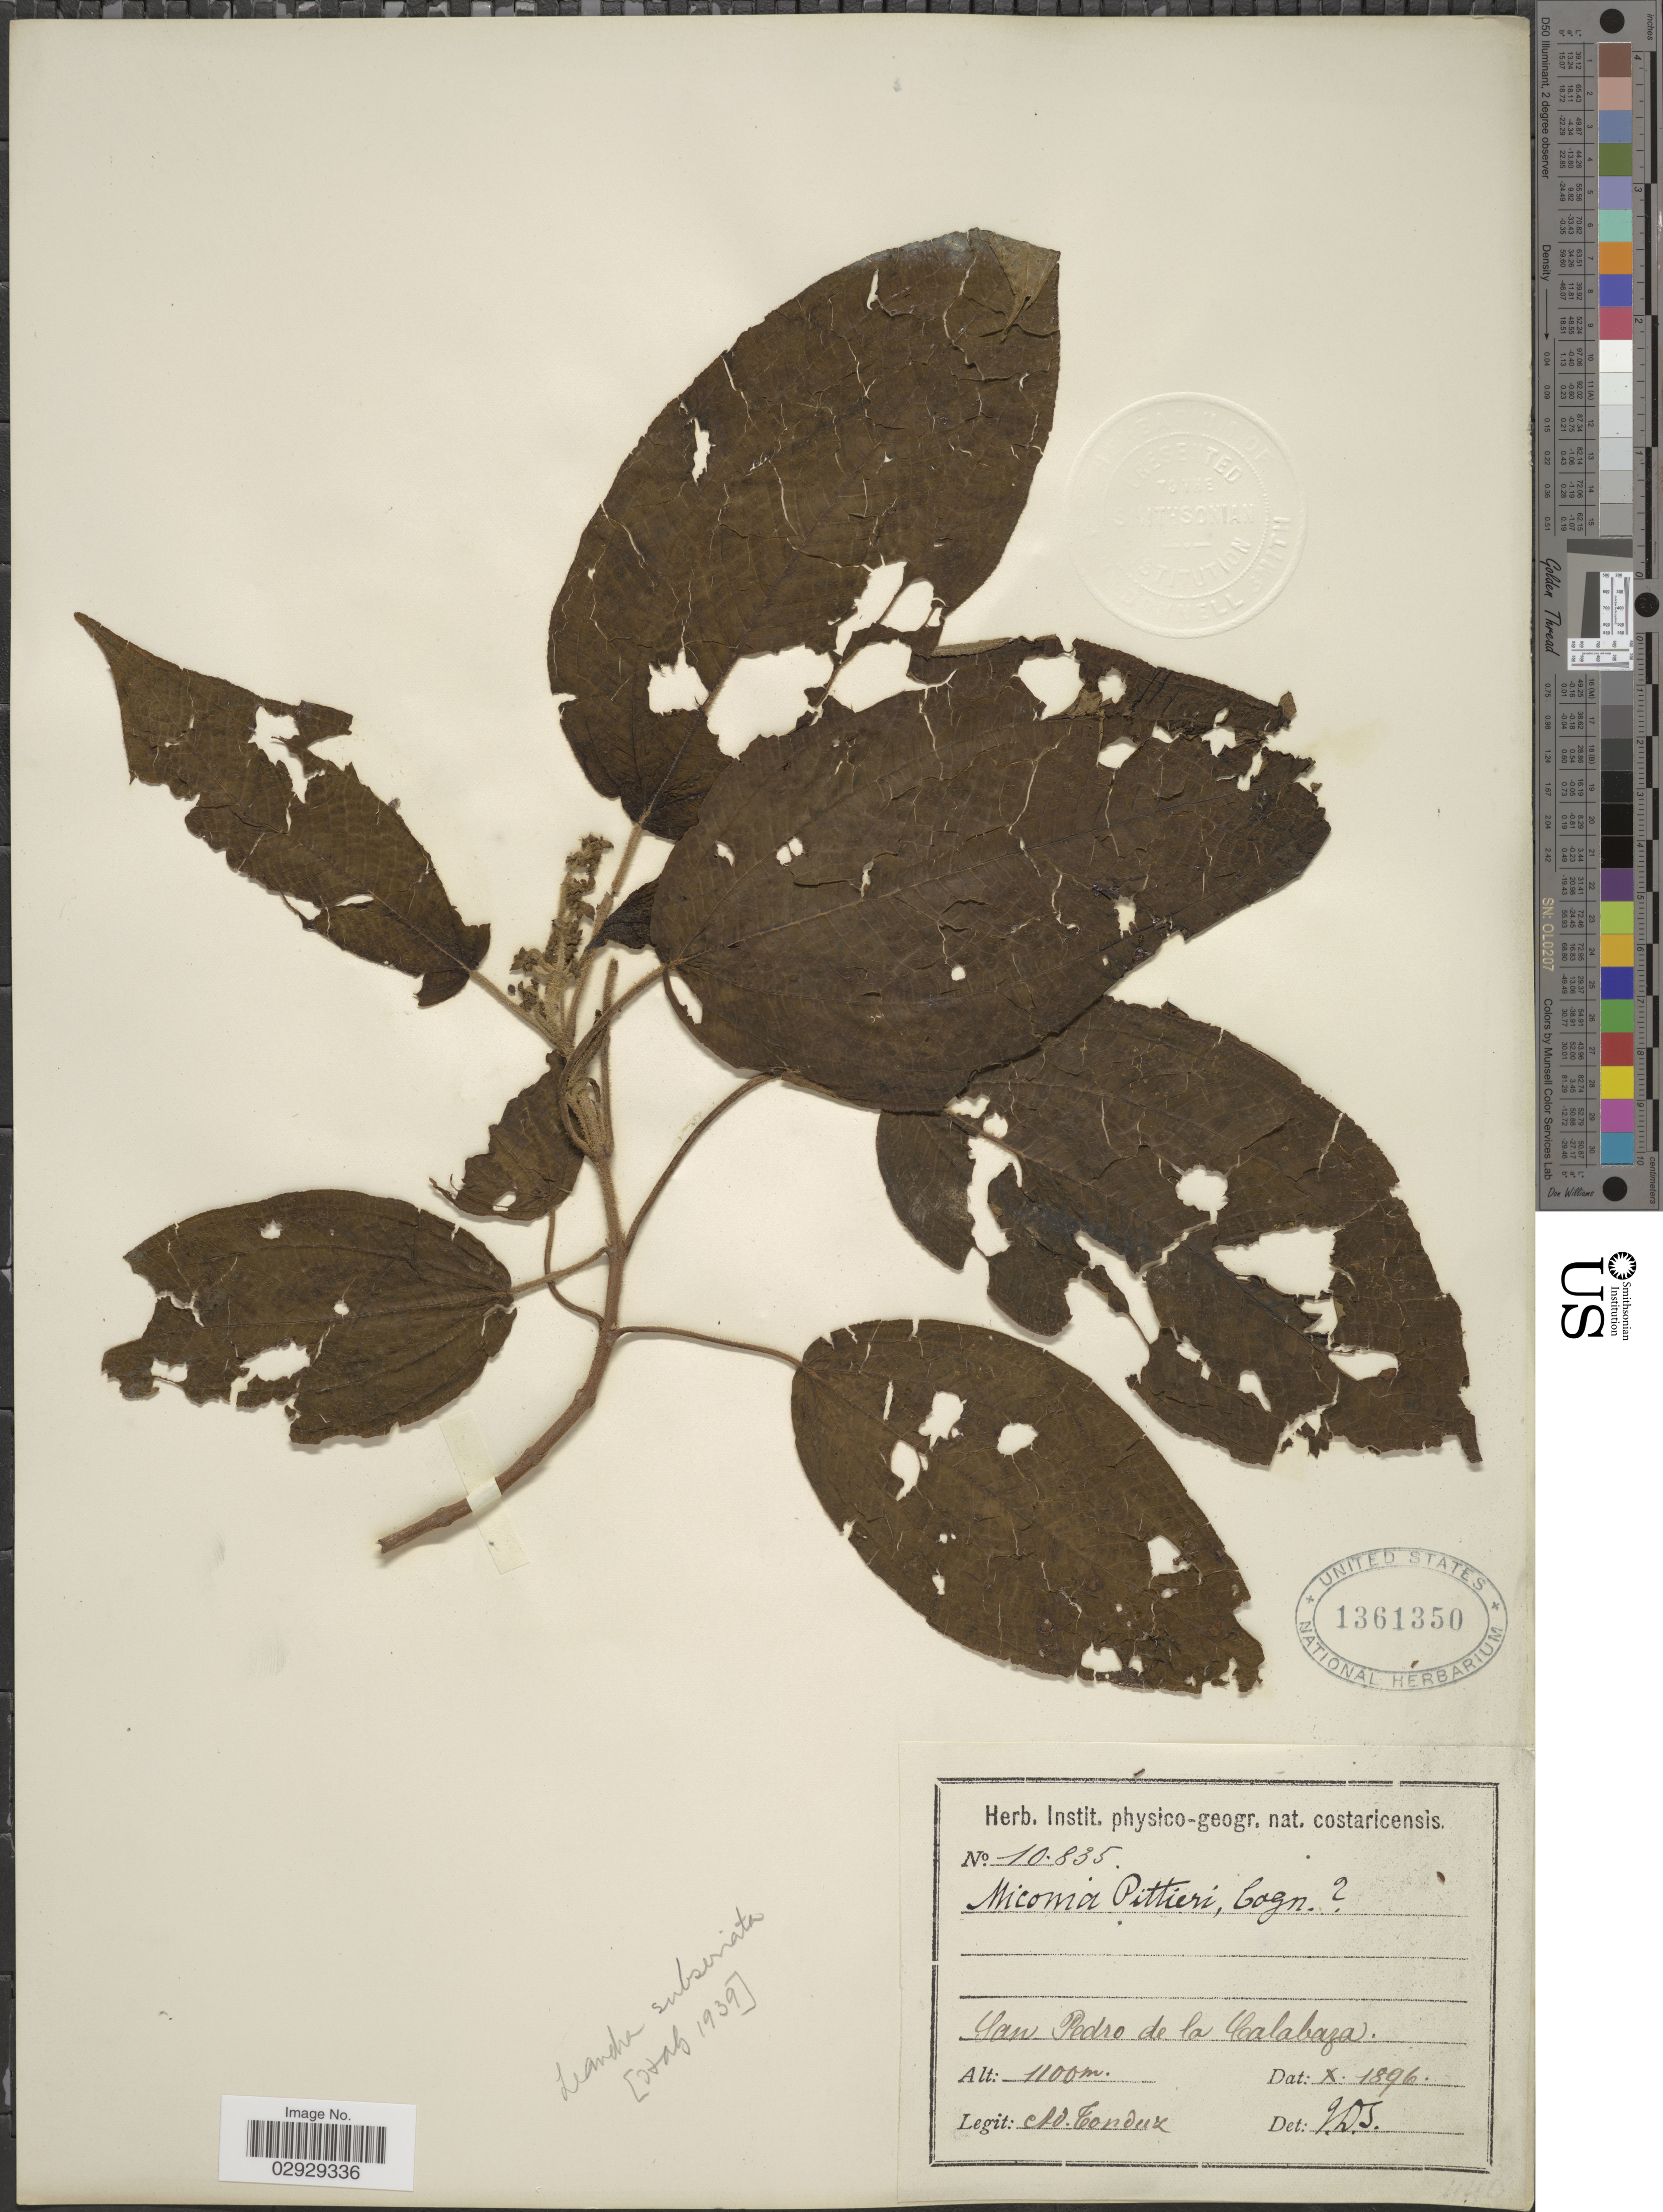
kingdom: Plantae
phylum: Tracheophyta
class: Magnoliopsida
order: Myrtales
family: Melastomataceae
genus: Leandra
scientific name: Leandra melanodesma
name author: (Naudin) Cogn.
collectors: A. Tonduz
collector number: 10835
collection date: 1896-10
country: Costa Rica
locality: San Pedro de la Calabaza.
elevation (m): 1100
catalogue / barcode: US 1361350